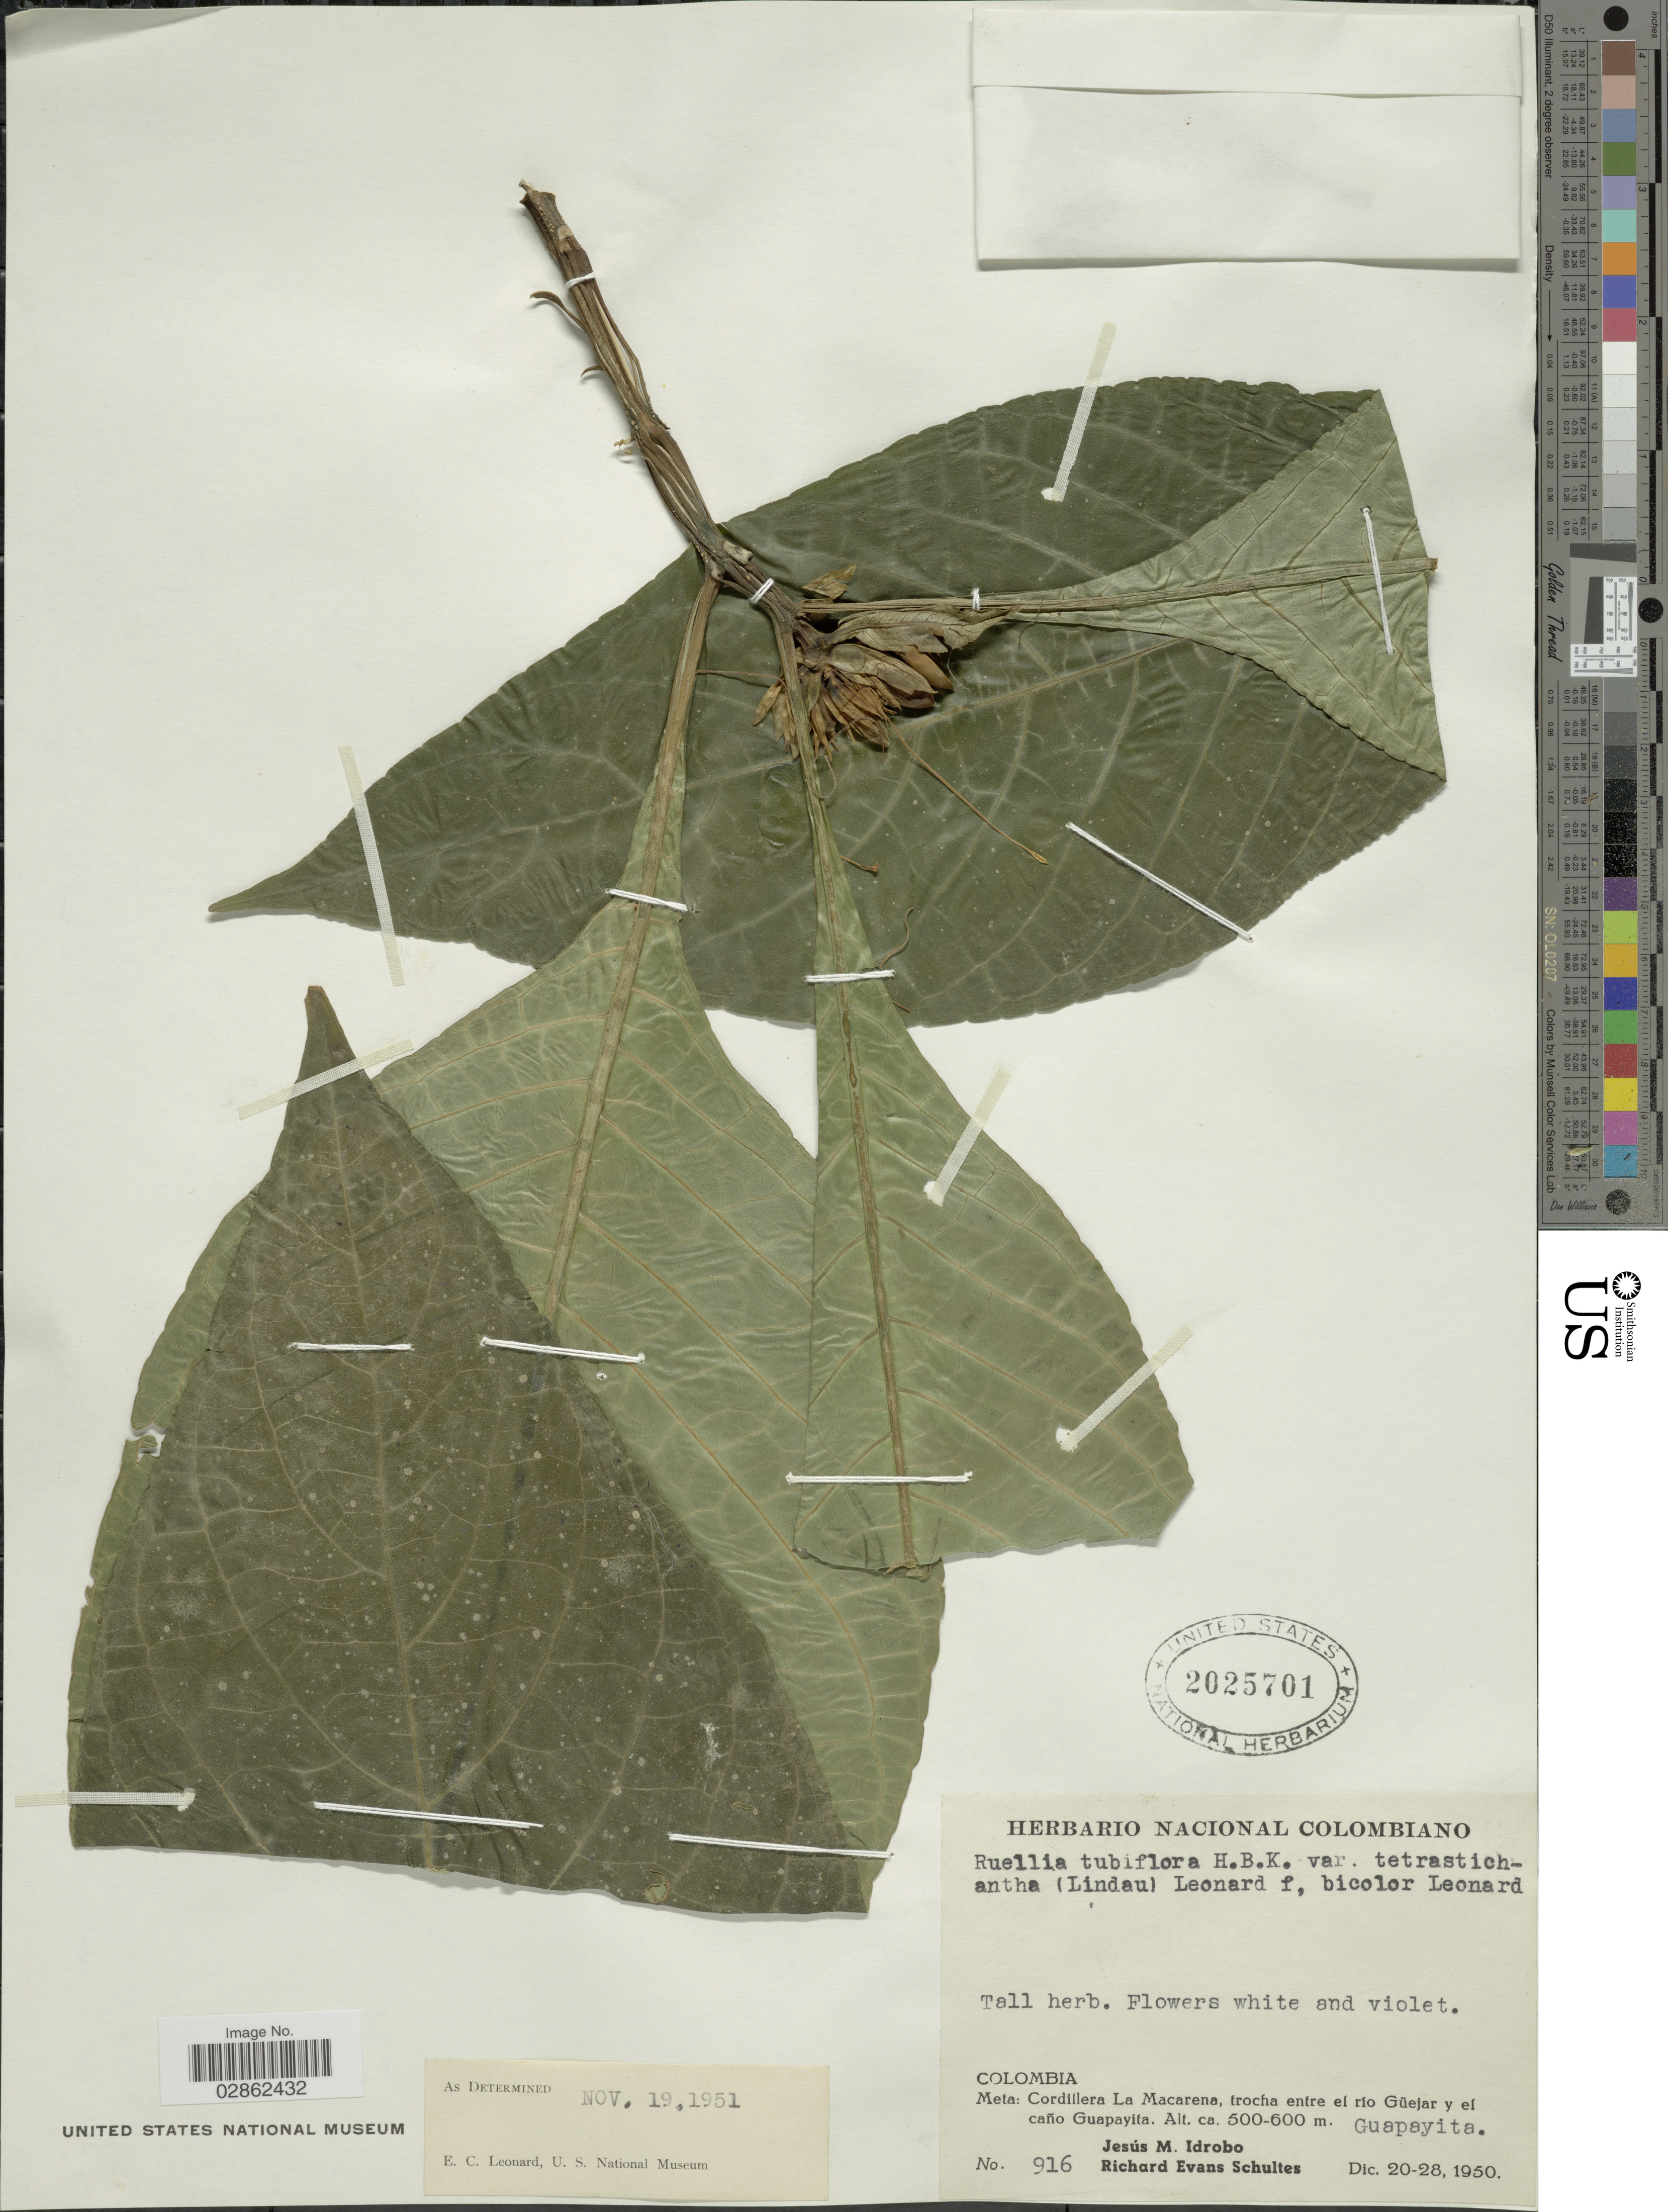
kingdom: Plantae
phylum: Tracheophyta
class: Magnoliopsida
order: Lamiales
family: Acanthaceae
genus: Ruellia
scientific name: Ruellia tubiflora f. bicolor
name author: Leonard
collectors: J. M. Idrobo & R. E. Schultes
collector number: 916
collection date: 1950-12-20/1950-12-28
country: Colombia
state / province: Meta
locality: Cordillera La Macarena, trocha entre el río Güejar y el caño Guapayita. Guapayita.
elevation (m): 500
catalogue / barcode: US 2025701